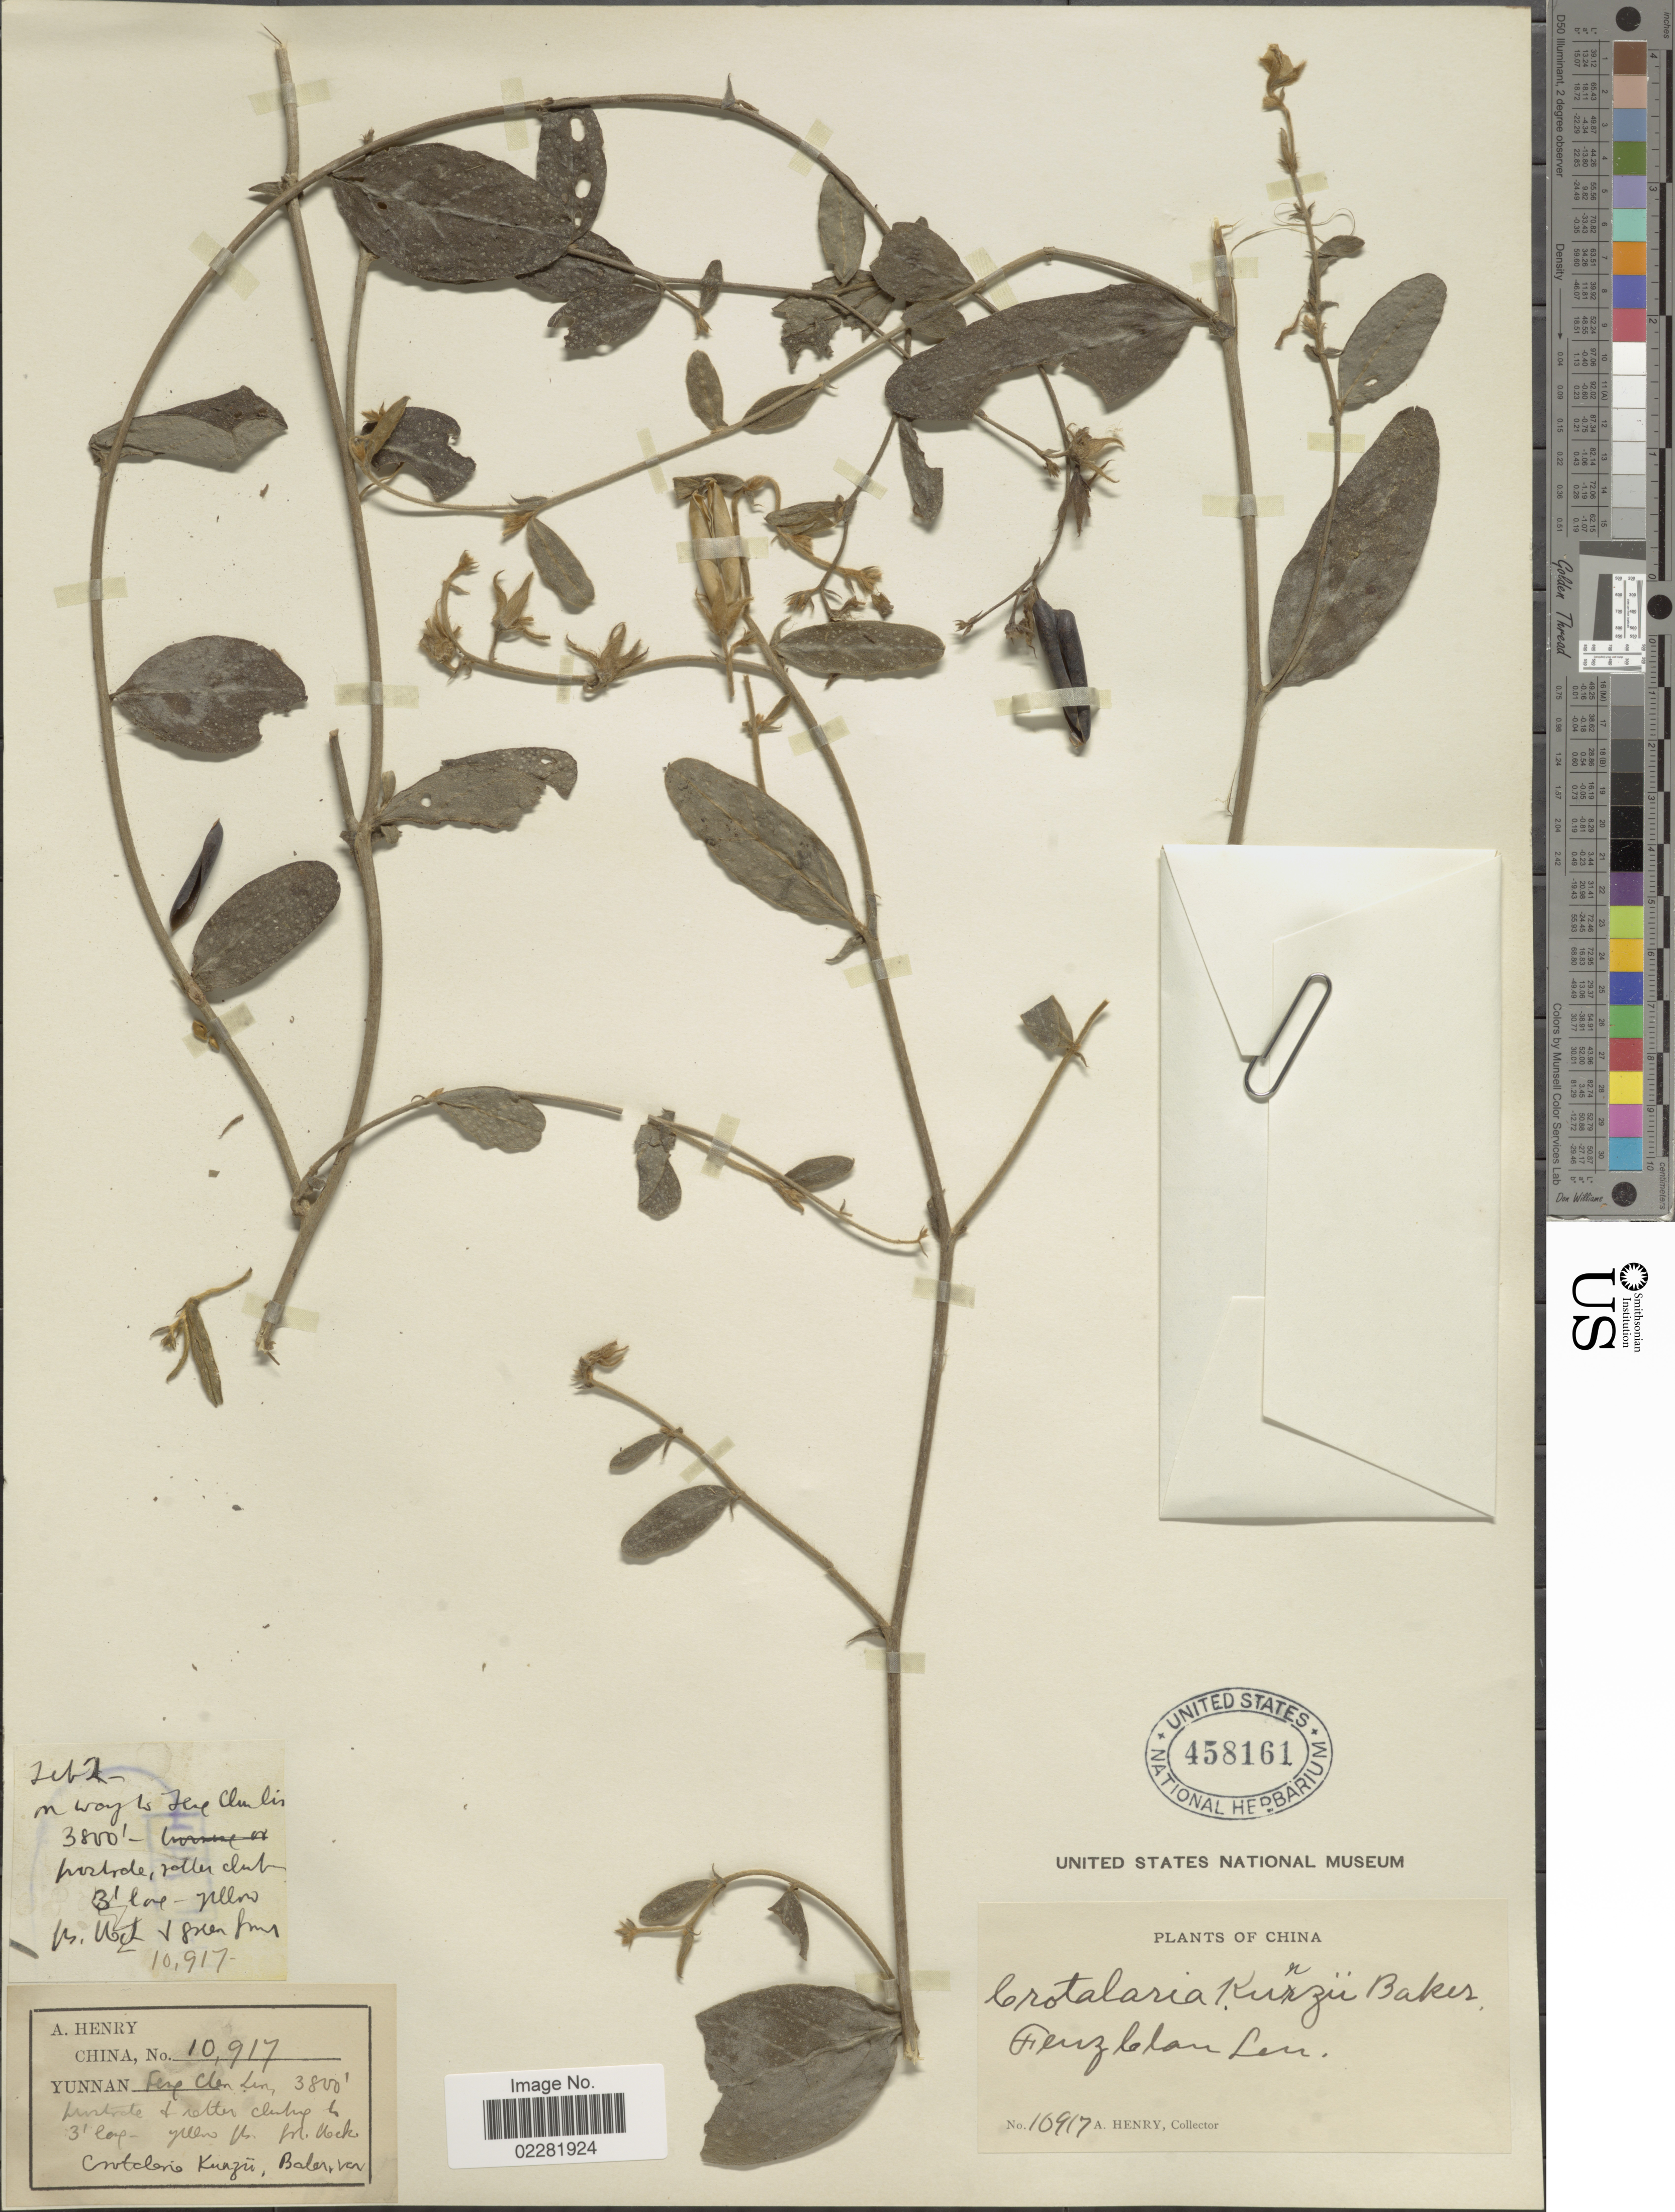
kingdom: Plantae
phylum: Tracheophyta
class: Magnoliopsida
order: Fabales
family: Fabaceae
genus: Crotalaria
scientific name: Crotalaria kurzii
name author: Baker ex Kurz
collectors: A. Henry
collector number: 10917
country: China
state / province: Yunnan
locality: Feng Clen Lin.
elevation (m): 1158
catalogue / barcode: US 458161